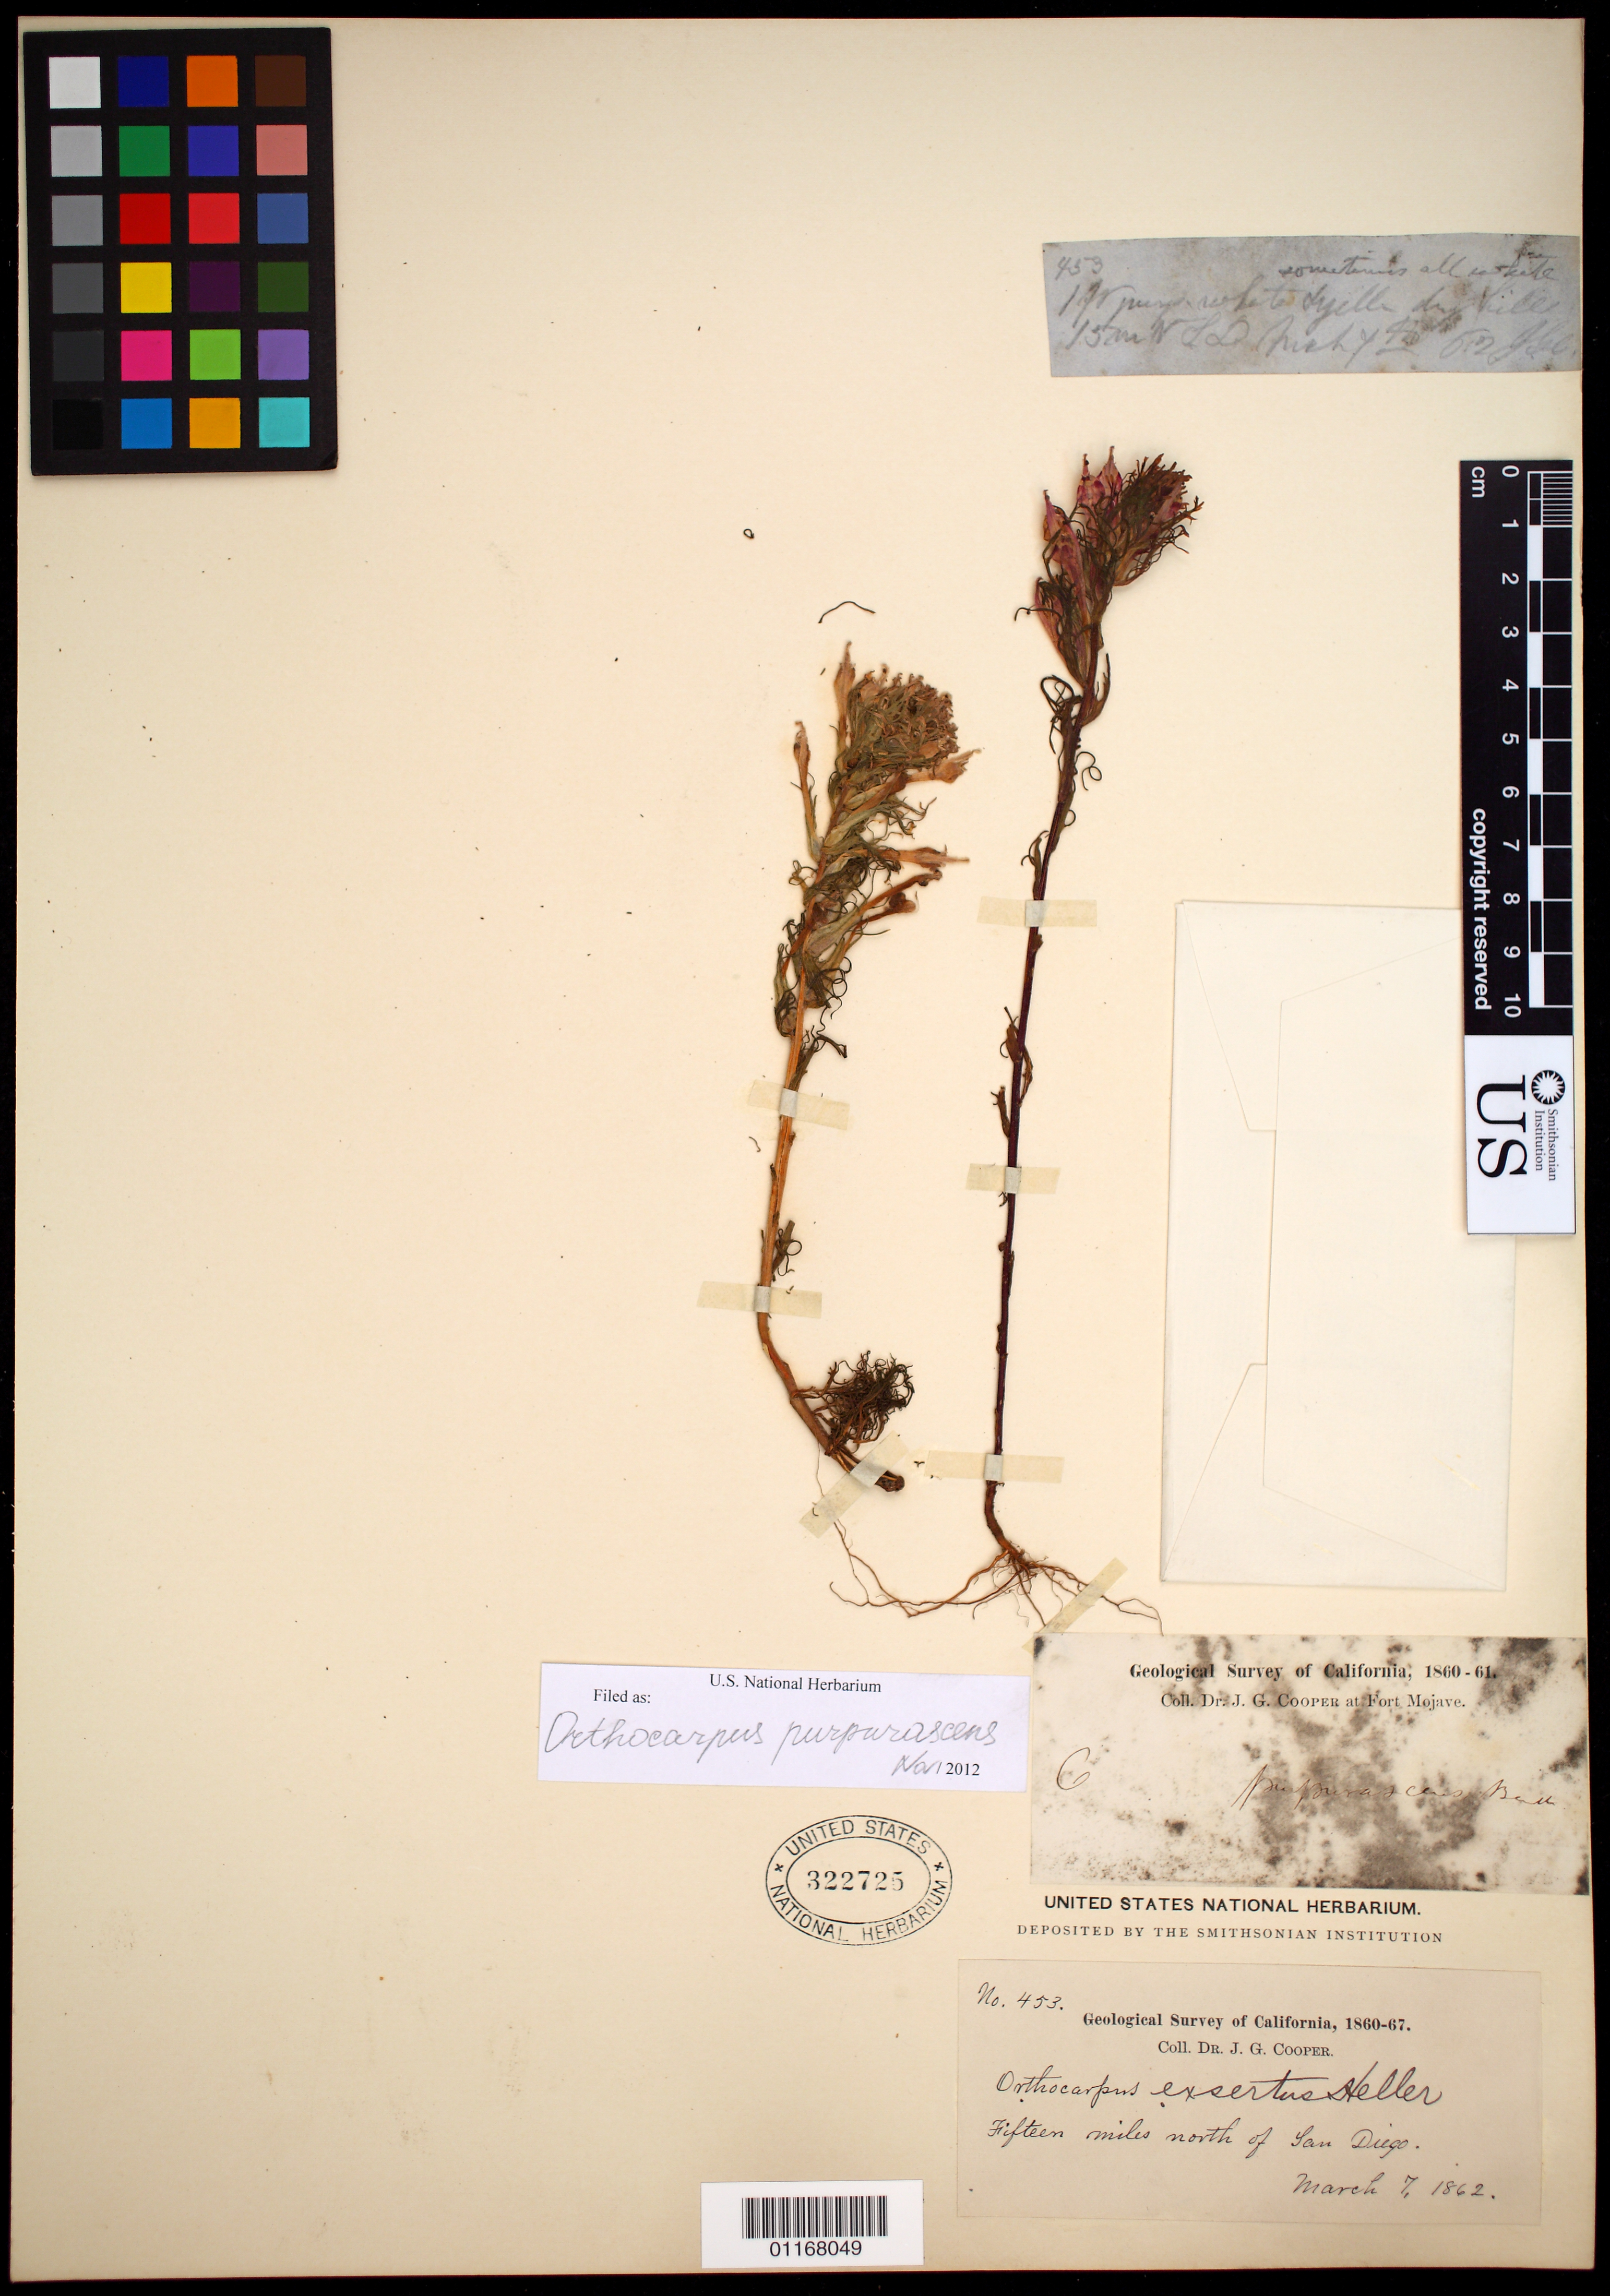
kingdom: Plantae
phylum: Tracheophyta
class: Magnoliopsida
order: Lamiales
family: Orobanchaceae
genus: Orthocarpus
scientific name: Orthocarpus purpurascens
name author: Benth.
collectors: J. G. Cooper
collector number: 453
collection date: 1862-03-07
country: United States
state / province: California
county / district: San Diego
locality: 15 miles north of San Diego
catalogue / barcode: US 322725